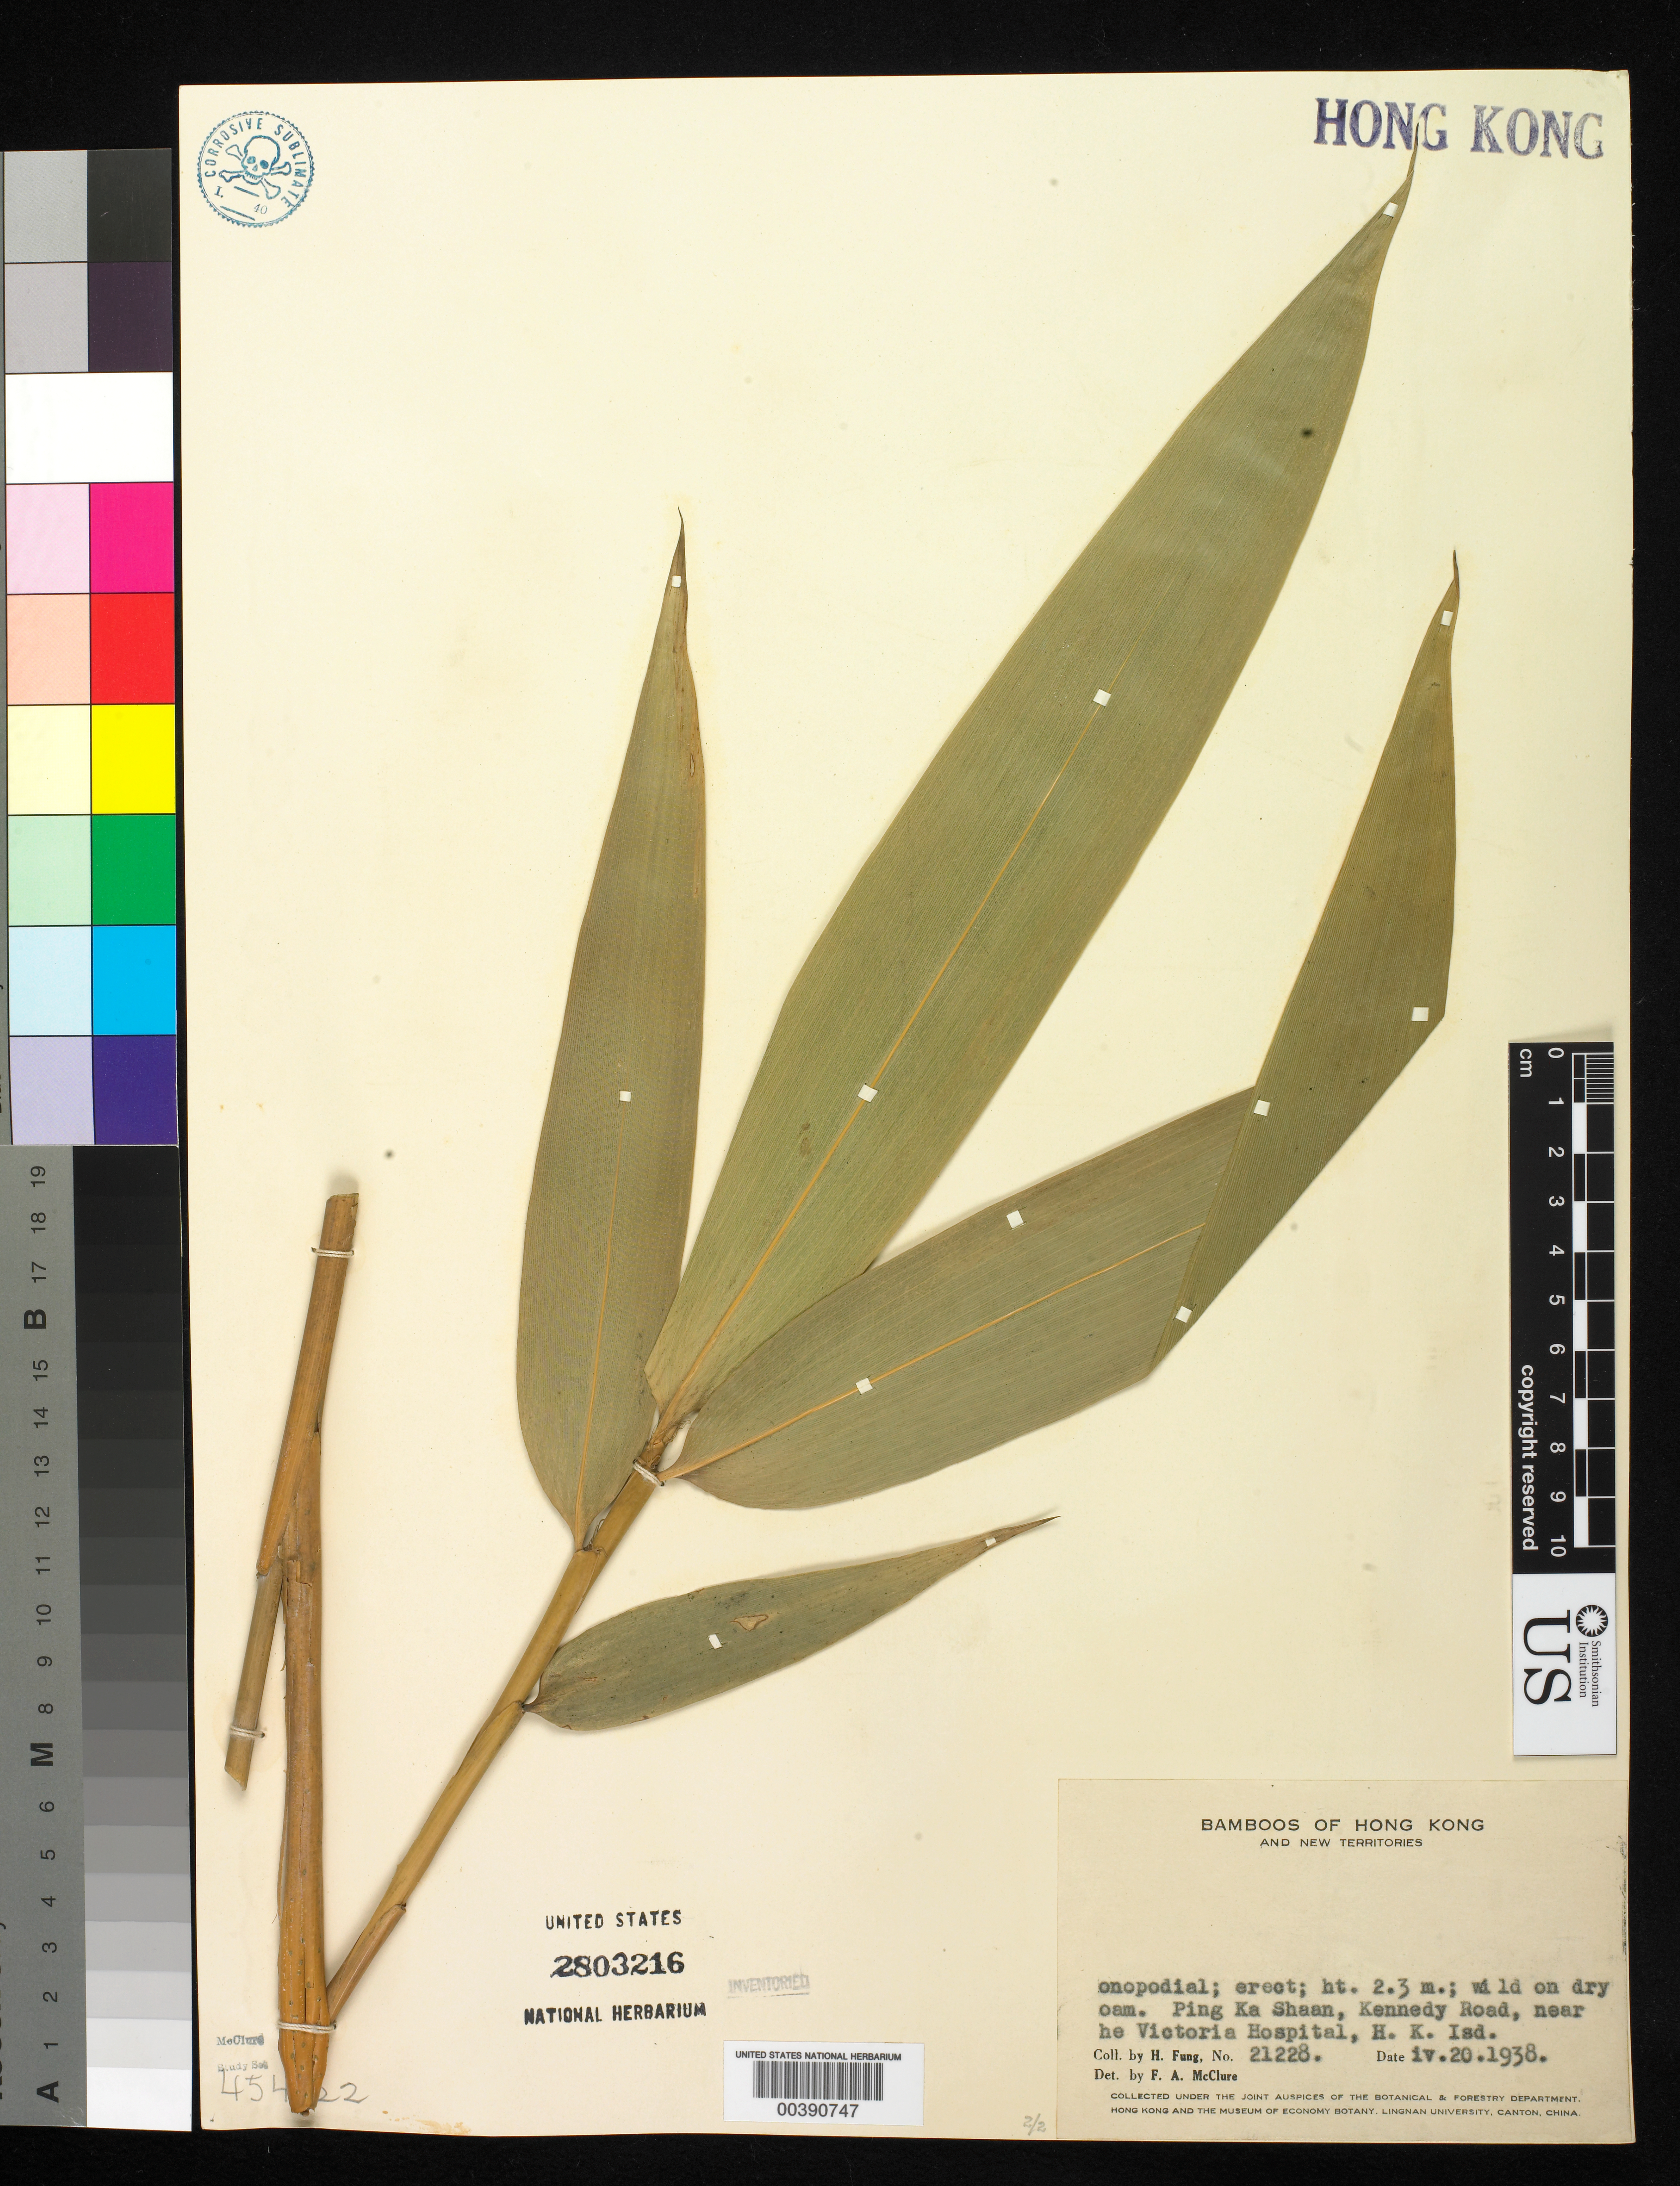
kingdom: Plantae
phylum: Tracheophyta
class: Liliopsida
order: Poales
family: Poaceae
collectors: H. L. Fung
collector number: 21228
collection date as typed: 20 Apr 1938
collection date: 1938-04-20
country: China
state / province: Hong Kong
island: Hong Kong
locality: Ping ka shaan, kennedy rd.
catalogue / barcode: US 2803216